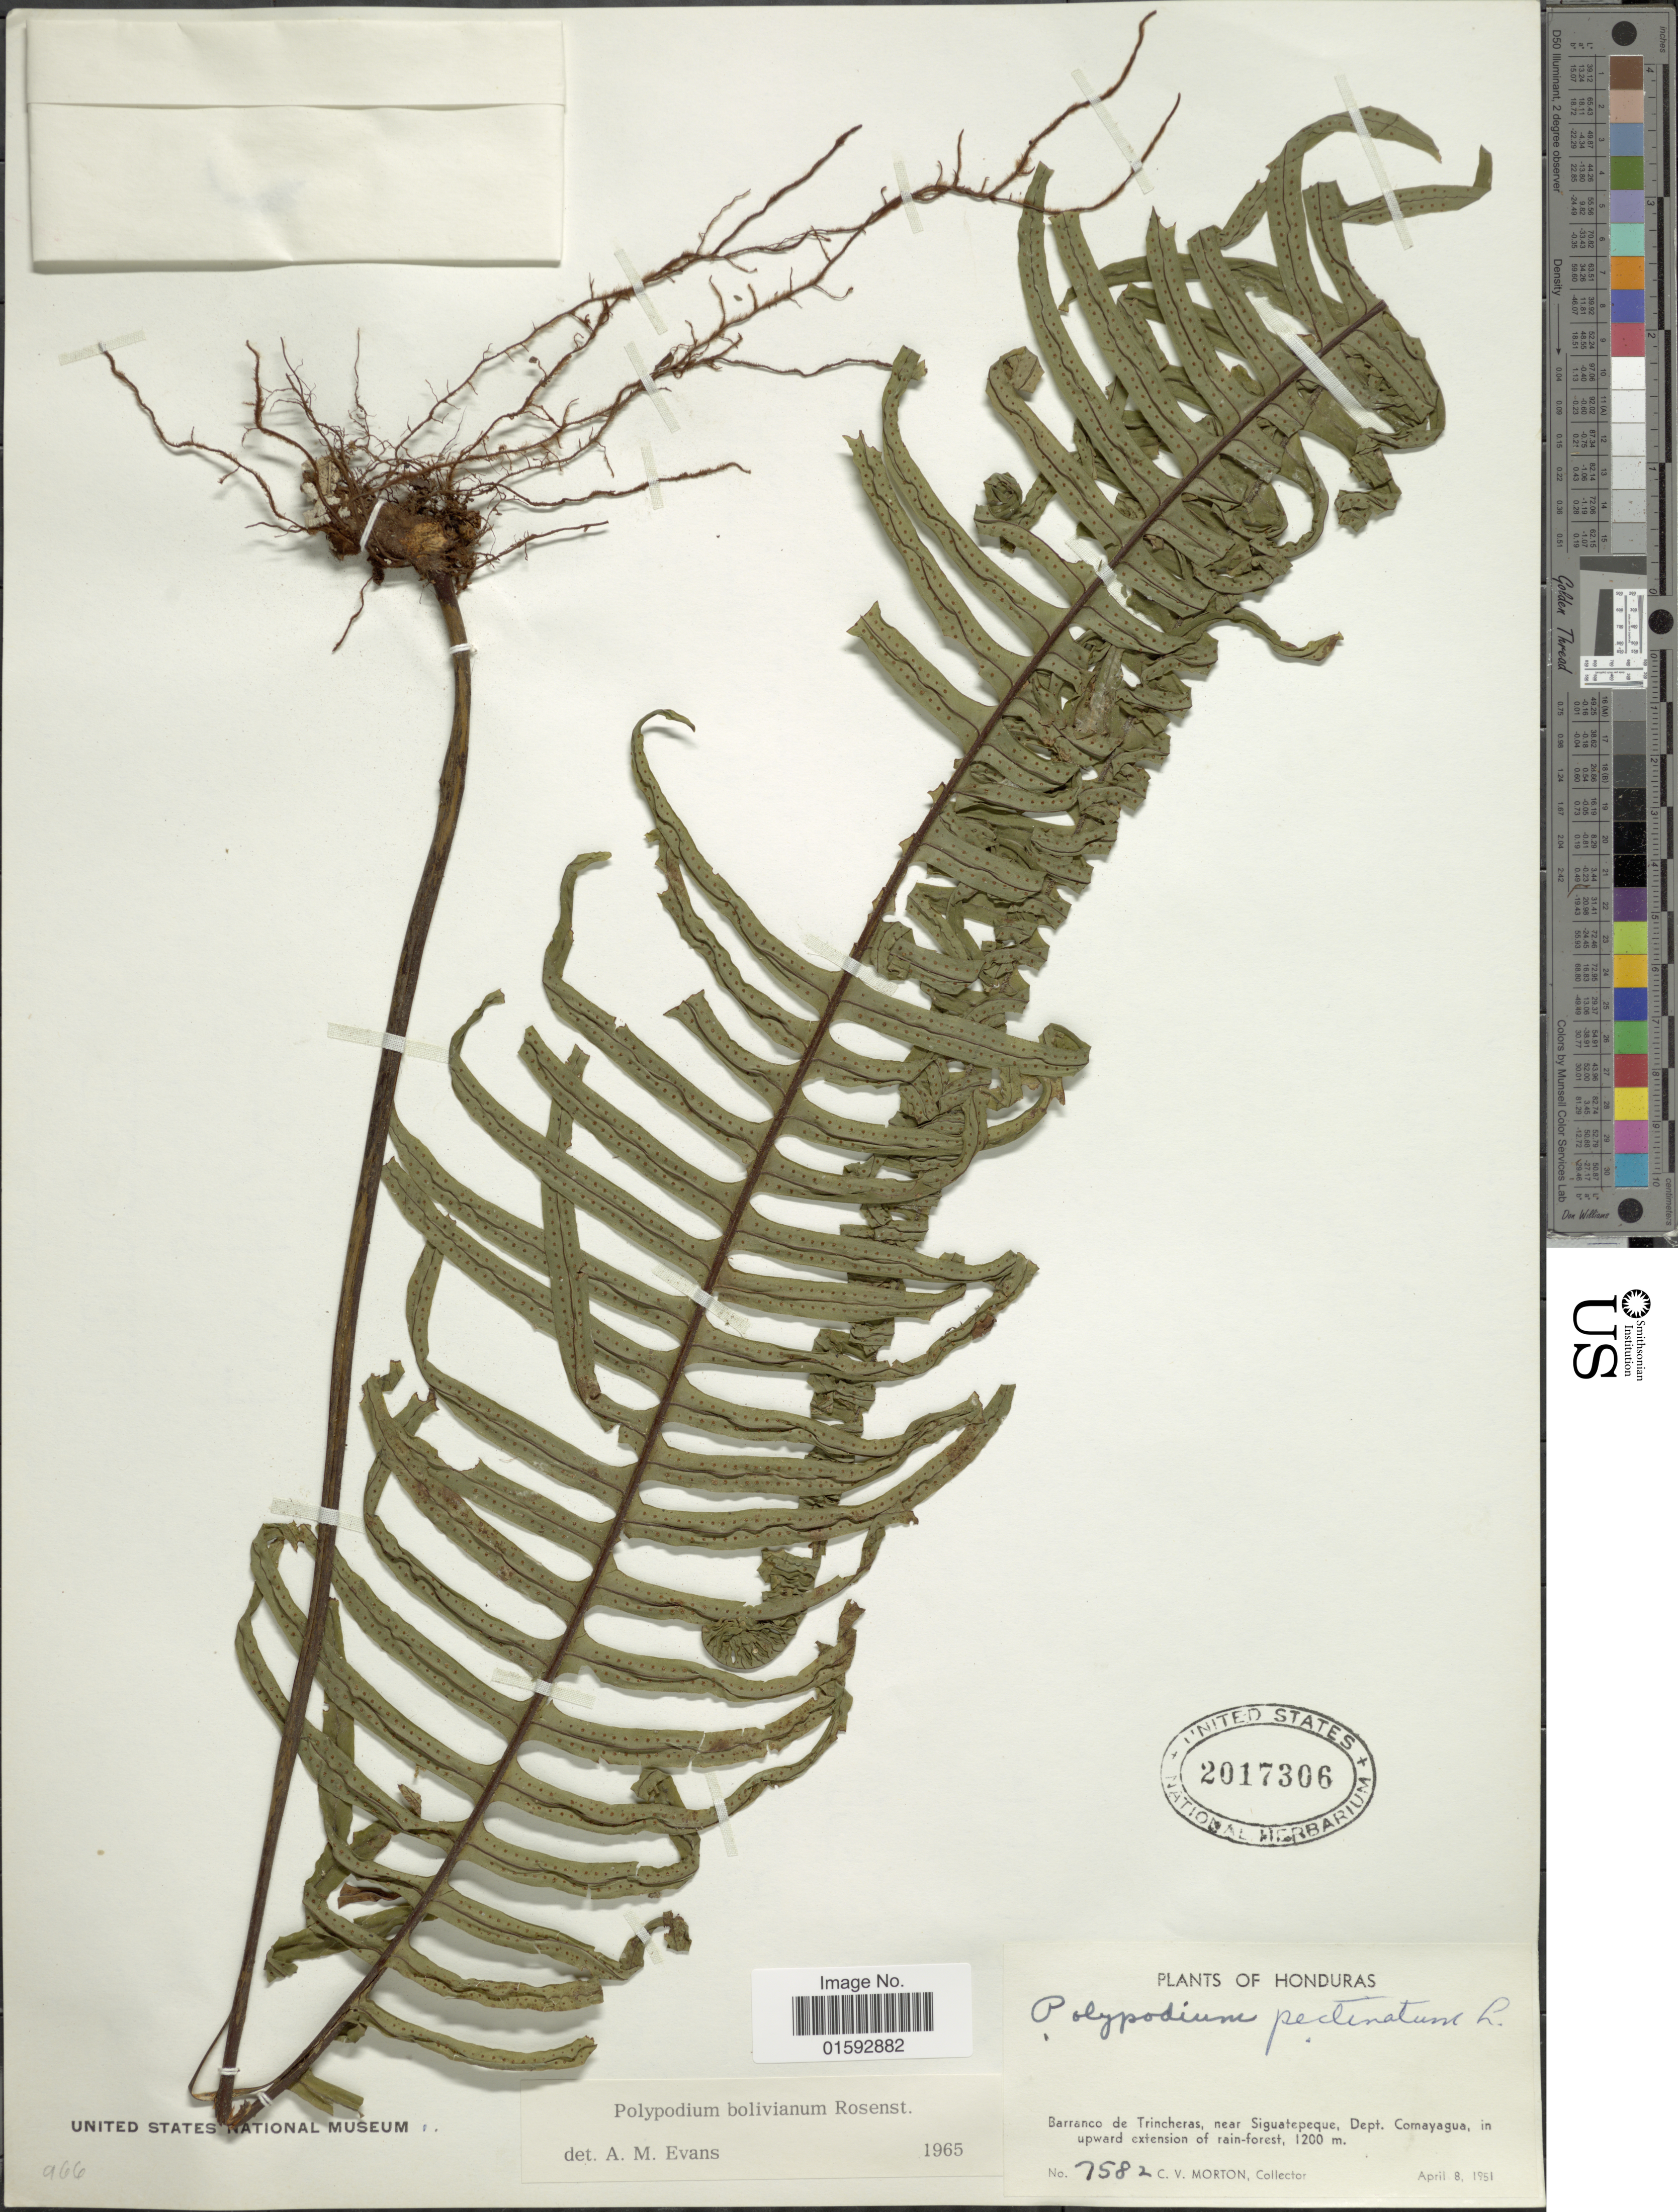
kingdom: Plantae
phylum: Tracheophyta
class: Polypodiopsida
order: Polypodiales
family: Polypodiaceae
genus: Pecluma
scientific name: Pecluma divaricata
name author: (E. Fourn.) Mickel & Beitel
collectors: C. V. Morton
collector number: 7582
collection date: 1951-04-08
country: Honduras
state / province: Comayagua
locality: Barranco de Trincheras, near Siguatepeque, in upward extension of rain forest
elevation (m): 1200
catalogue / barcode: US 2017306